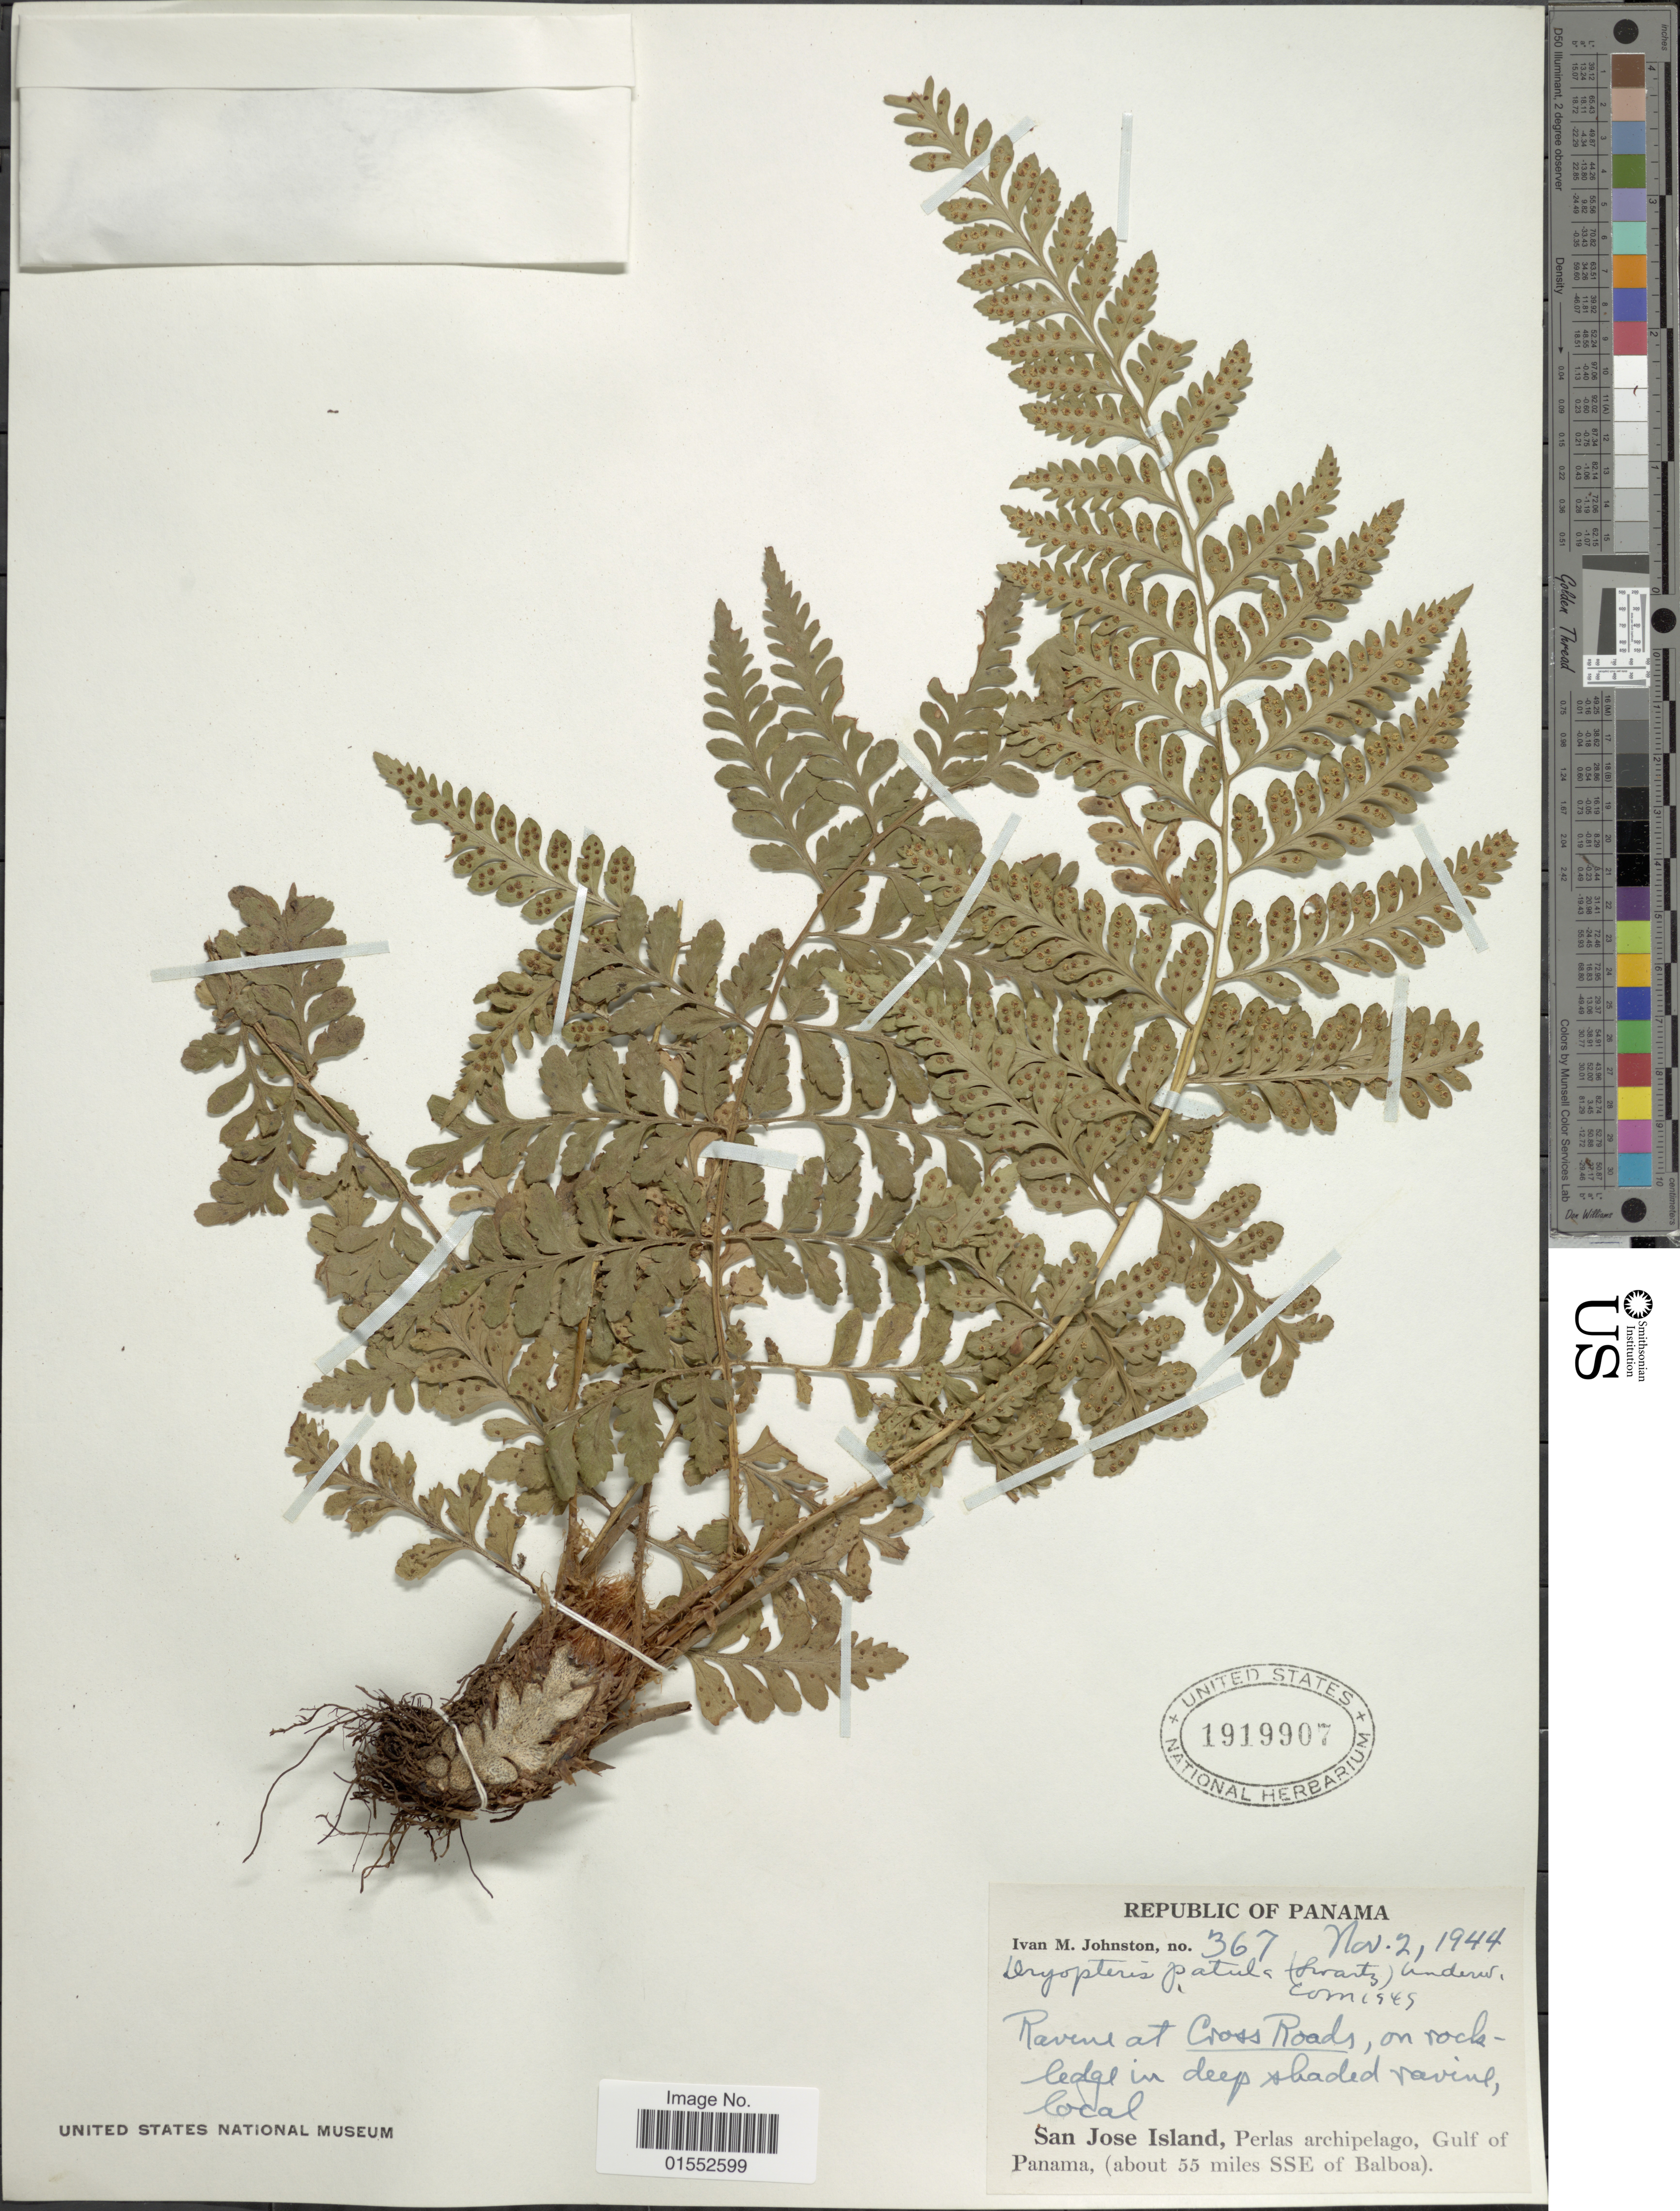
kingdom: Plantae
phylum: Tracheophyta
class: Polypodiopsida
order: Polypodiales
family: Dryopteridaceae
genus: Dryopteris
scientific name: Dryopteris patula var. serrata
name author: (Mett.) C.V. Morton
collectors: I.M. Johnston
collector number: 367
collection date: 1944-11-02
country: Panama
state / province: Panamá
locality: Cross Roads, San Jose Island, Perlas archipelago, Gulf of Panama (about 55 miles SSE of Balboa)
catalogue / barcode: US 1919907